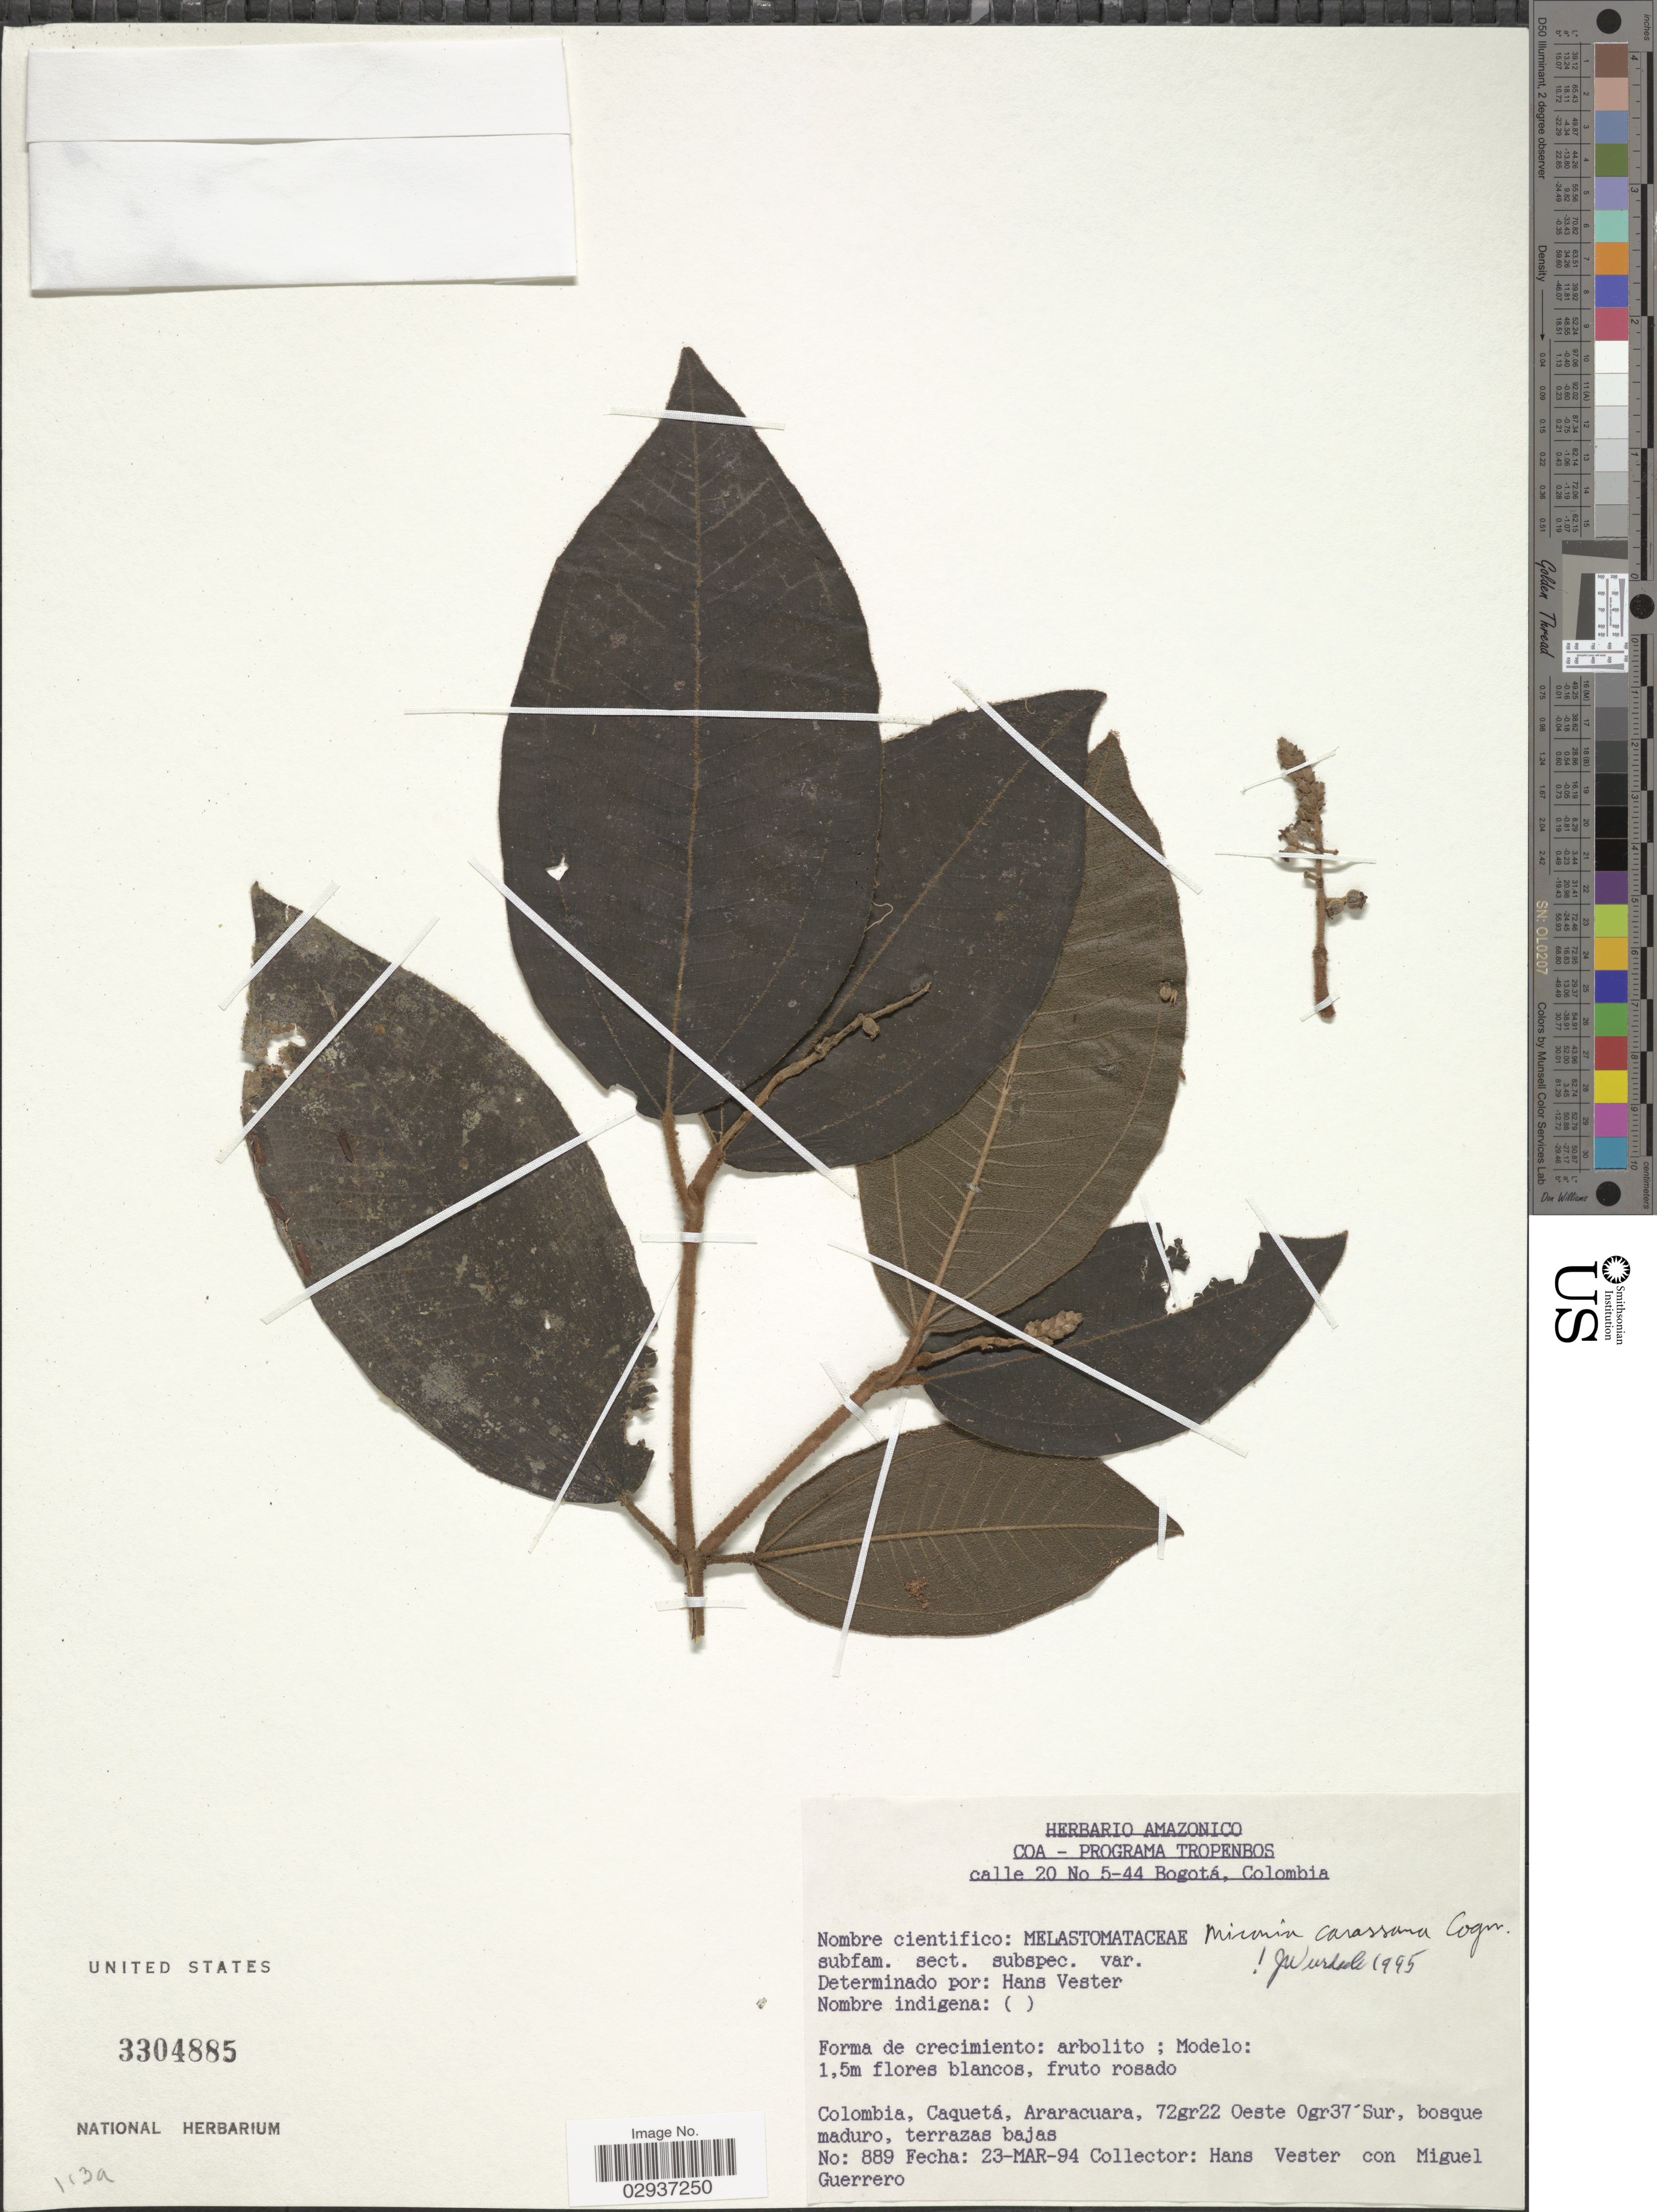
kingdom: Plantae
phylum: Tracheophyta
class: Magnoliopsida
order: Myrtales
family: Melastomataceae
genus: Miconia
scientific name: Miconia carassana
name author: Cogn.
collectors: H. Vester & M. Guerrero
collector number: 889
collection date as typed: Transcribed d/m/y: 23/3/94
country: Colombia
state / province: Caquetá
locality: Caquetá, Araracuara.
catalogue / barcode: US 3304885